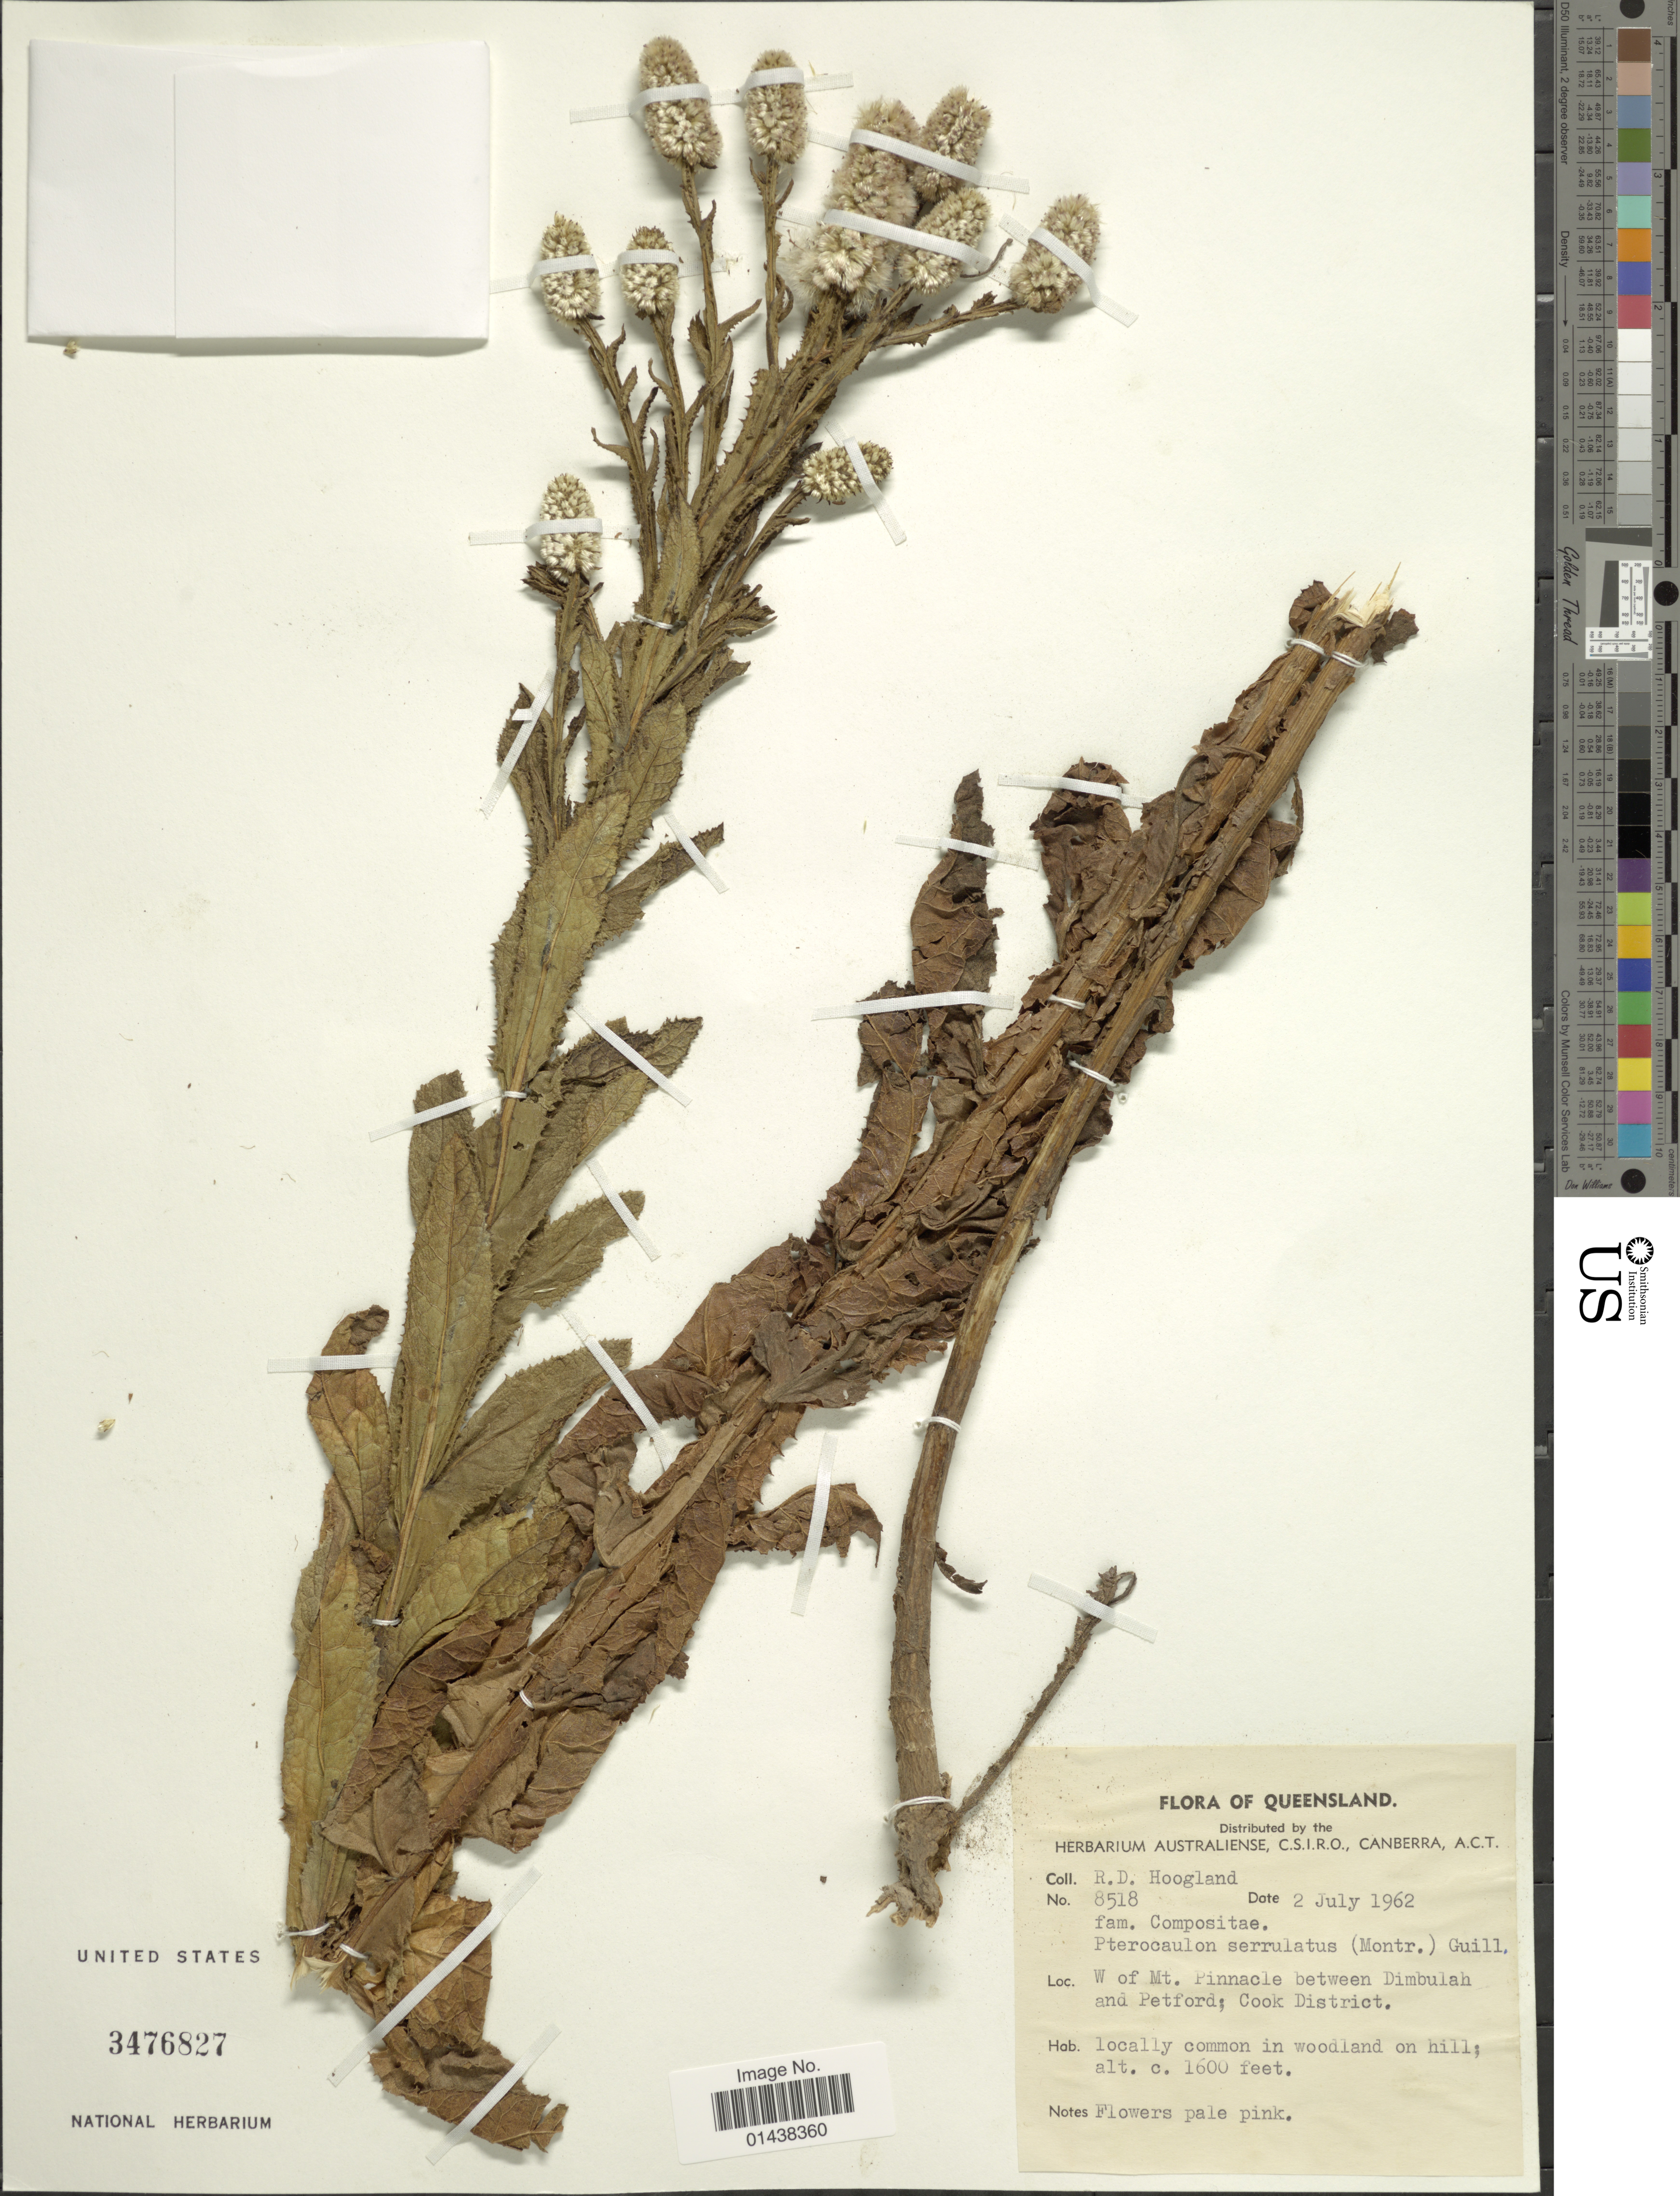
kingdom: Plantae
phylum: Tracheophyta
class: Magnoliopsida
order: Asterales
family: Asteraceae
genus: Pterocaulon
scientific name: Pterocaulon serrulatum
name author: (Montrouz.) Guillaumin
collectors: R. D. Hoogland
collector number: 8518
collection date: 1962-07-02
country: Australia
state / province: Queensland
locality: W. of Mt. Pinnacle between Dimbulah and Petford; Cook District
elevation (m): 488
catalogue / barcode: US 3476827